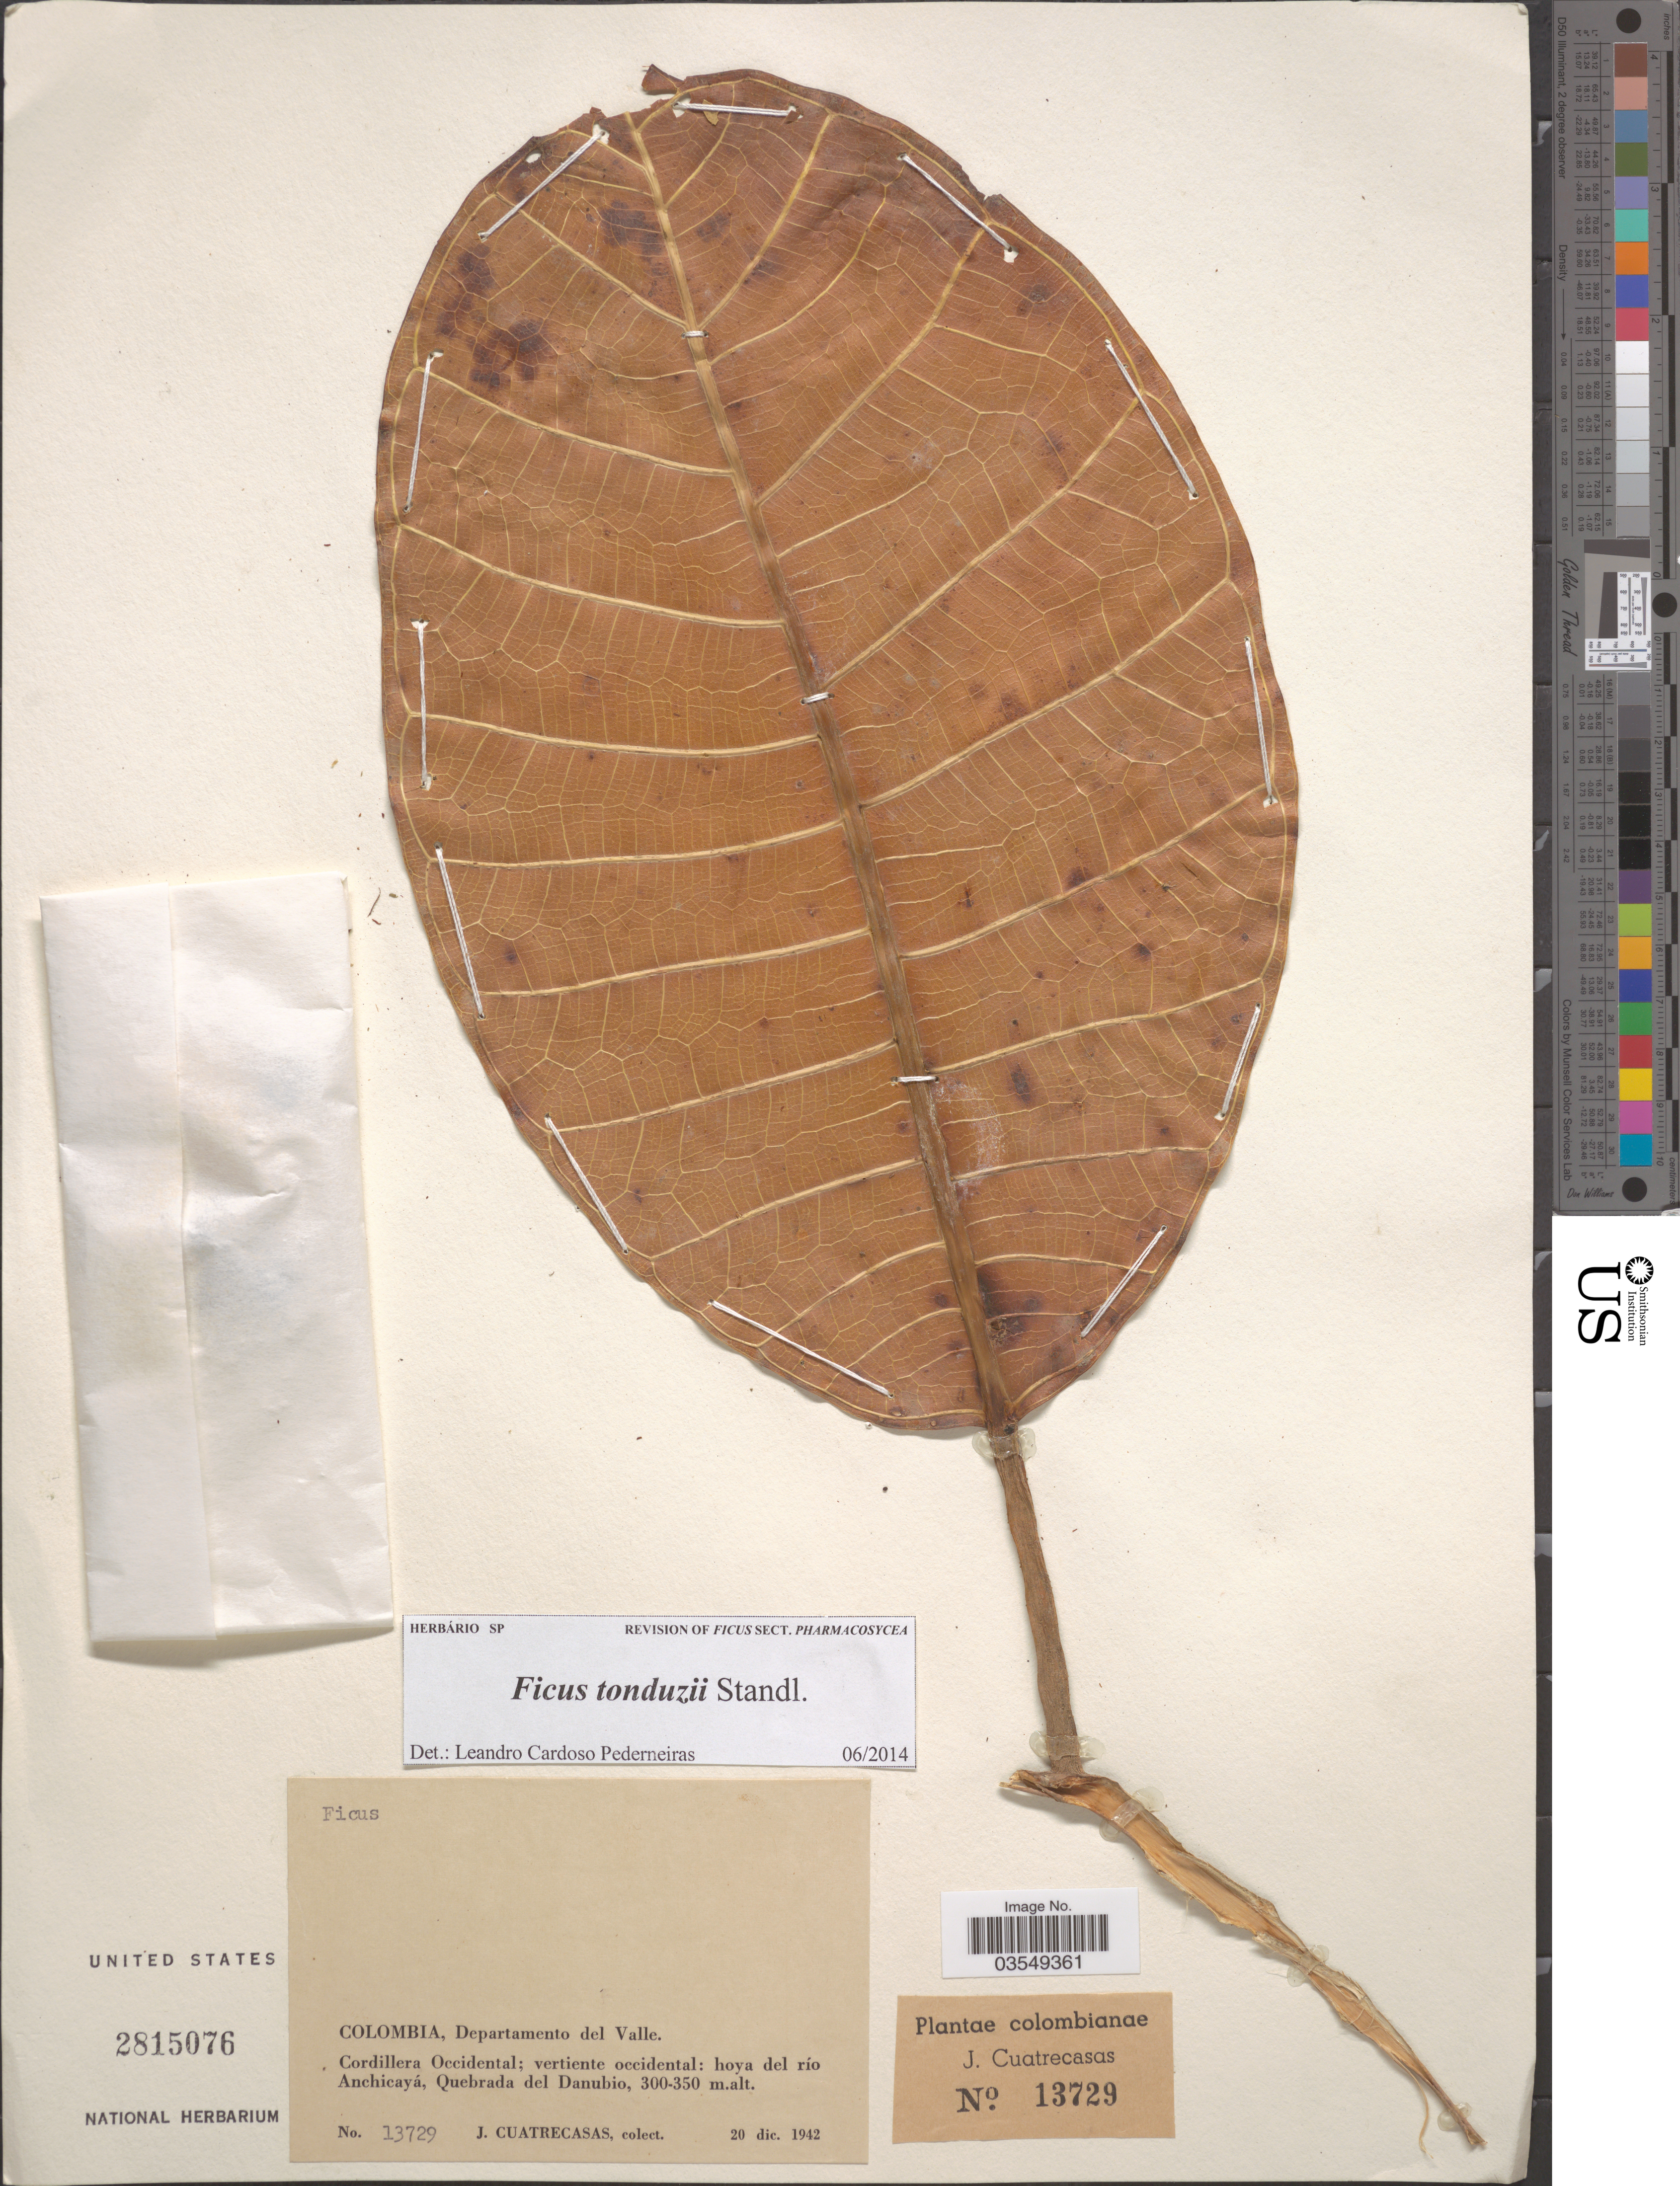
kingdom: Plantae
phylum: Tracheophyta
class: Magnoliopsida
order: Rosales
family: Moraceae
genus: Ficus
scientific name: Ficus tonduzii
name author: Standl.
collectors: J. Cuatrecasas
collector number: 13729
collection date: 1942-12-20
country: Colombia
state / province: Valle del Cauca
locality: Departamento del Valle. Cordillera Occidental; vertiente occidental: hoya del río Anchicayá, Quebrada del Danubio.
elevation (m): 300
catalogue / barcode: US 2815076